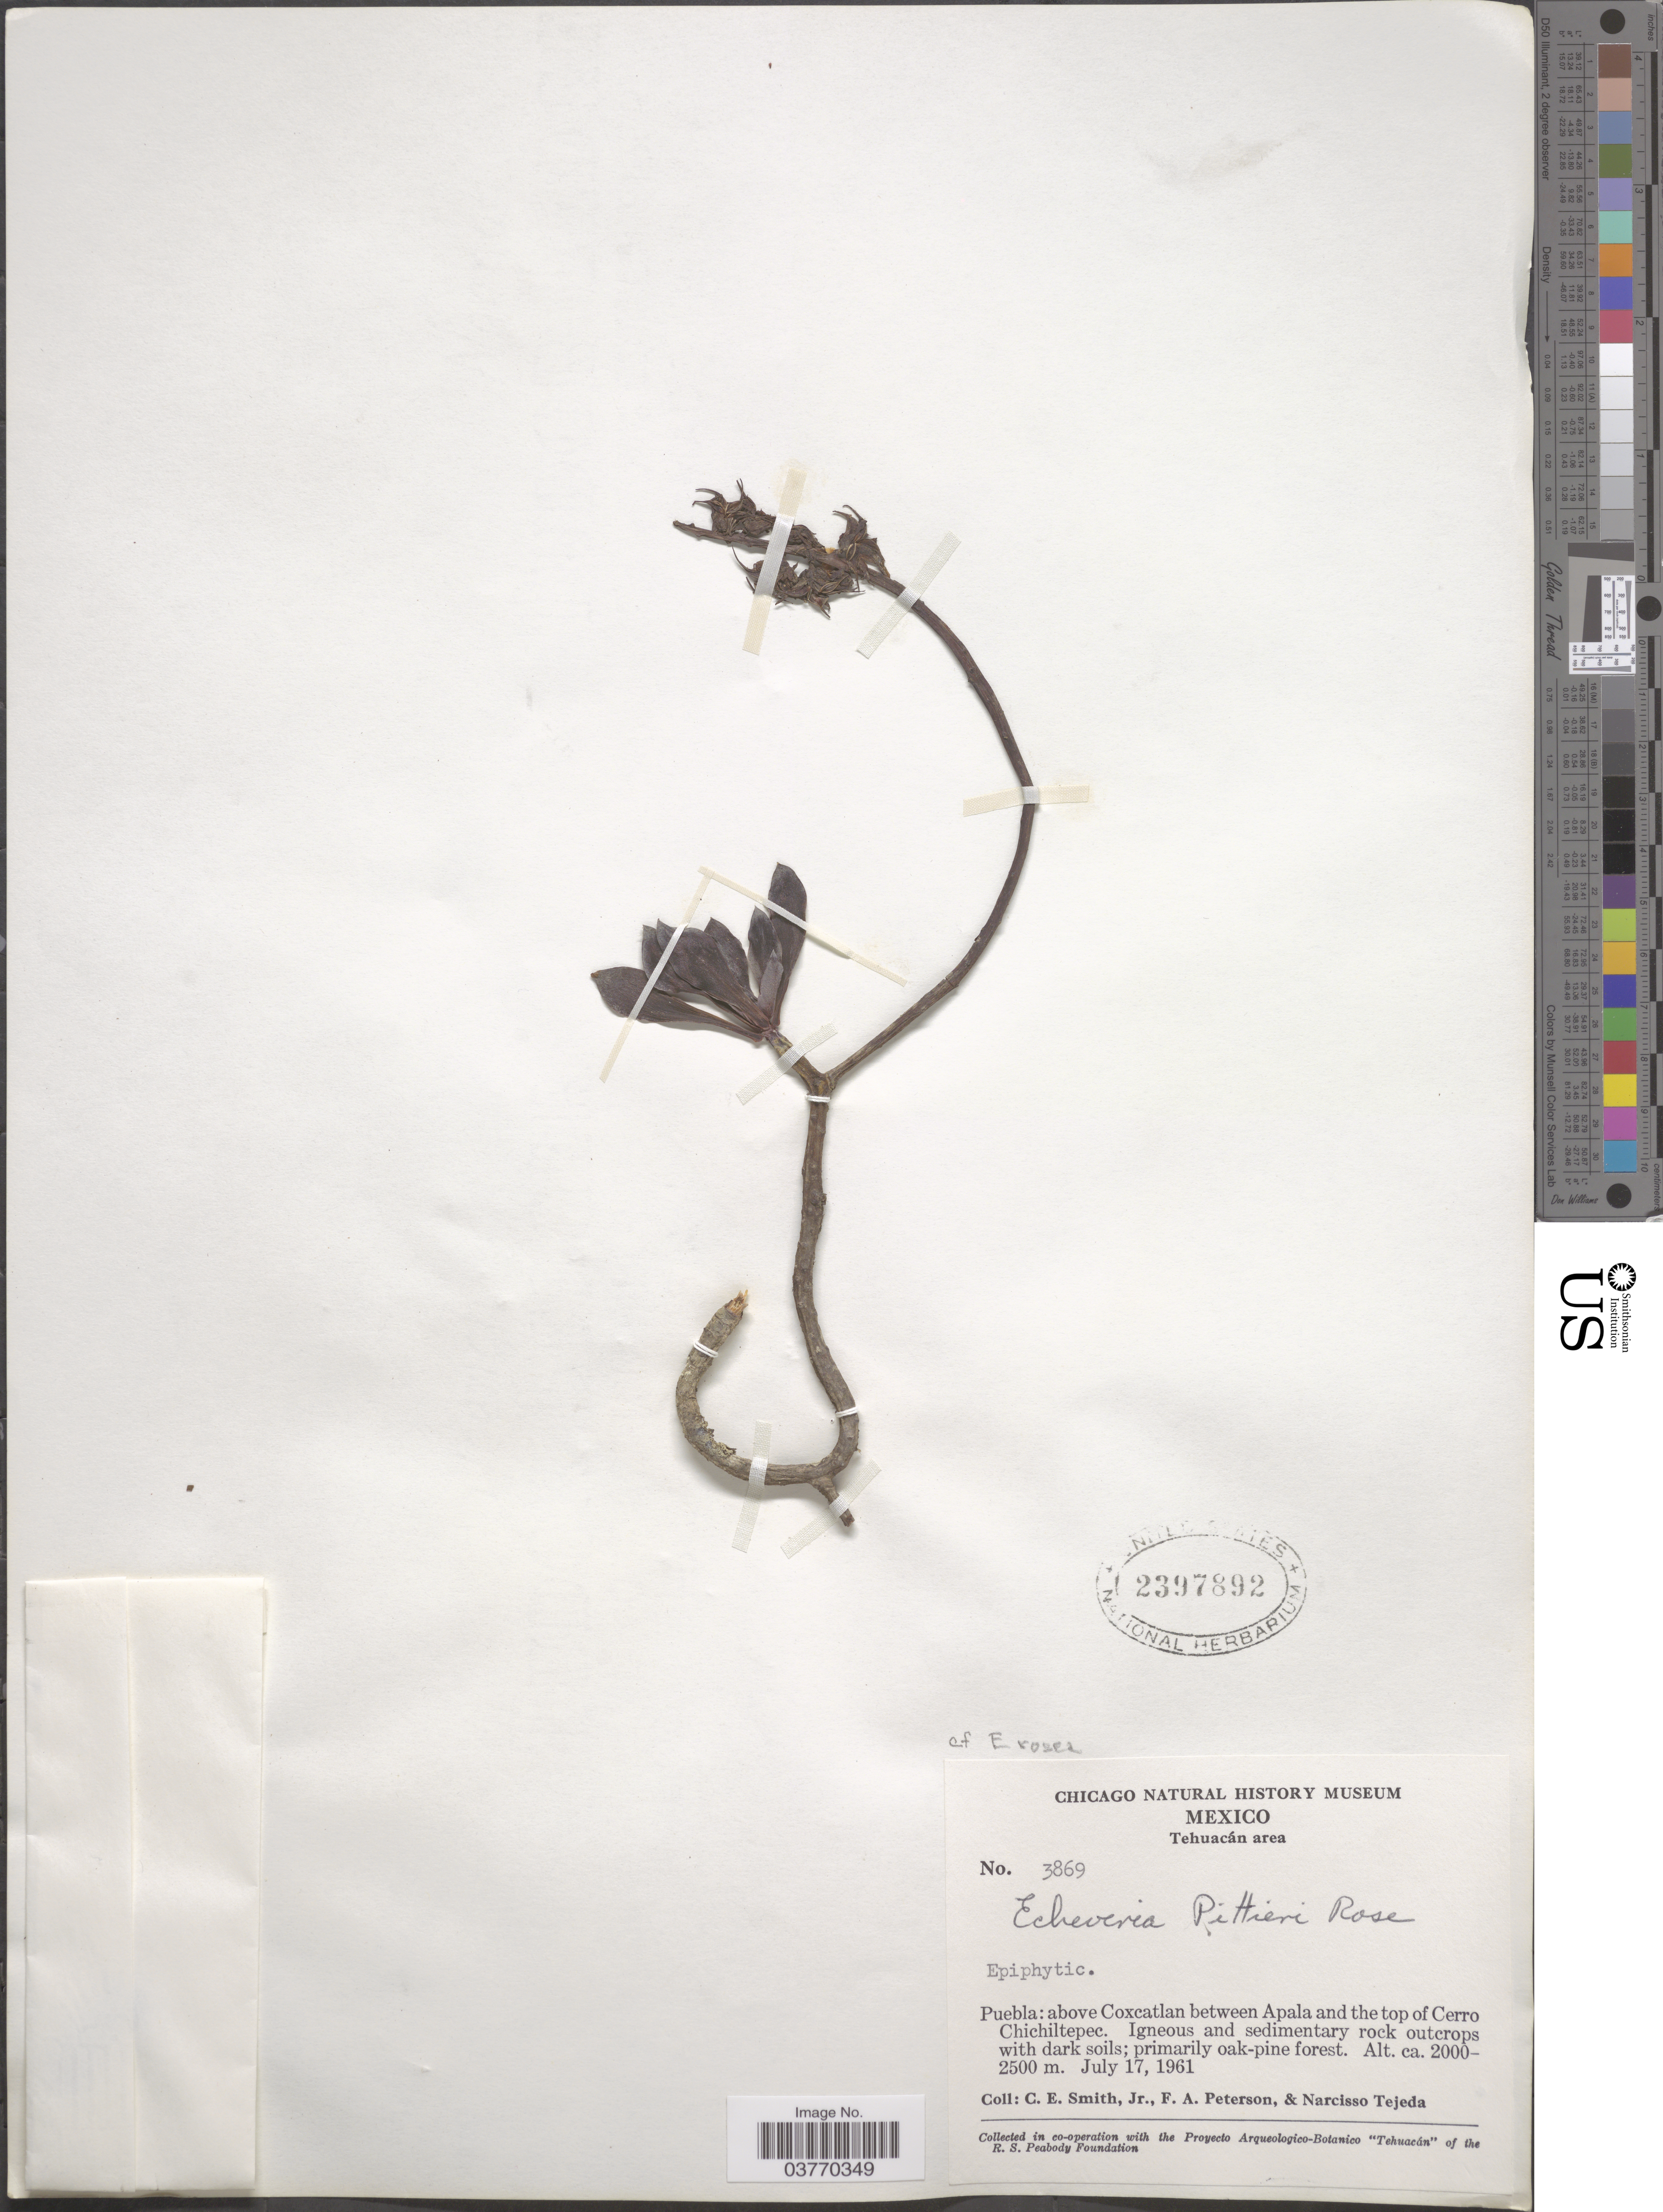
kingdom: Plantae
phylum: Tracheophyta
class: Magnoliopsida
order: Saxifragales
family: Crassulaceae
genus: Echeveria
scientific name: Echeveria pittieri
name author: Rose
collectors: C. E. Smith Jr., F. A. Peterson & N. Tejeda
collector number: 3869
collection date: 1961-07-17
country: Mexico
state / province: Puebla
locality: Tehuacán area. above Coxcatlan between Apala and the top of Cerro Chichiltepec.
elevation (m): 2000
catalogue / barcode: US 2397892